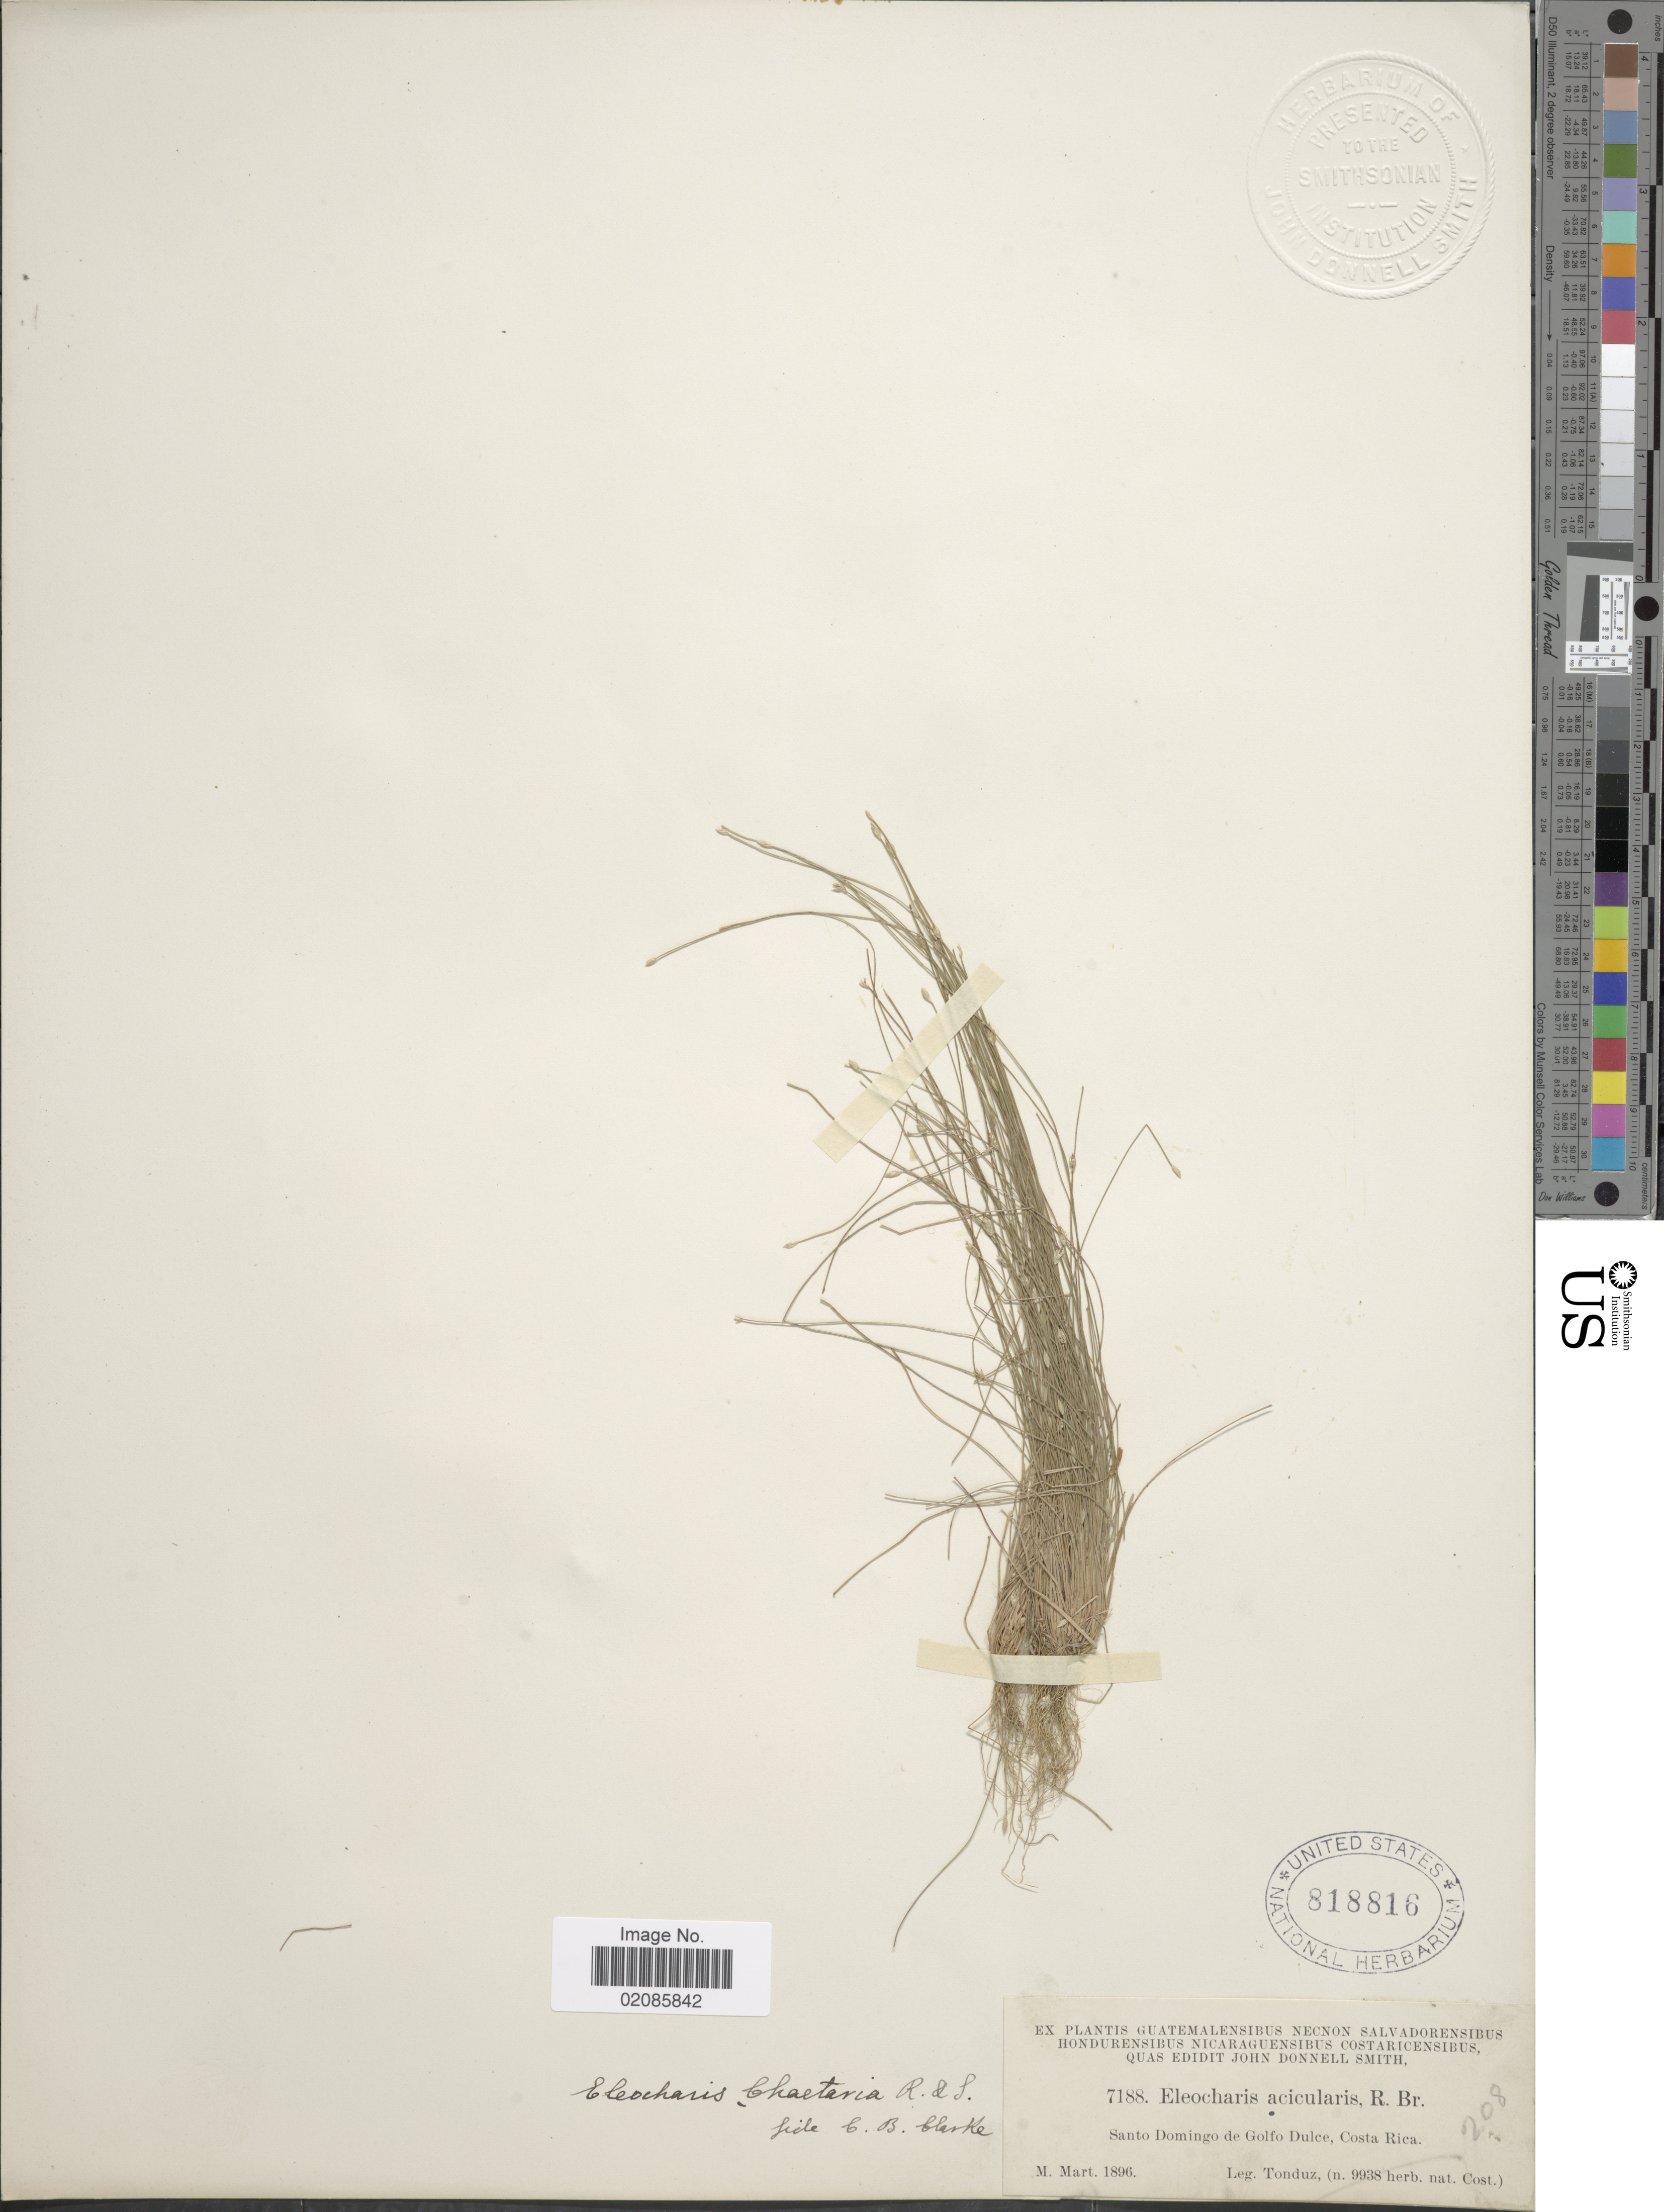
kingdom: Plantae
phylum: Tracheophyta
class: Liliopsida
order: Poales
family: Cyperaceae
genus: Eleocharis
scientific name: Eleocharis retroflexa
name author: (Poir.) Urb.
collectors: A. Tonduz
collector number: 7188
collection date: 1896-03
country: Costa Rica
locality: Santo Domingo de Golfo Dulce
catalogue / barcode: US 818816